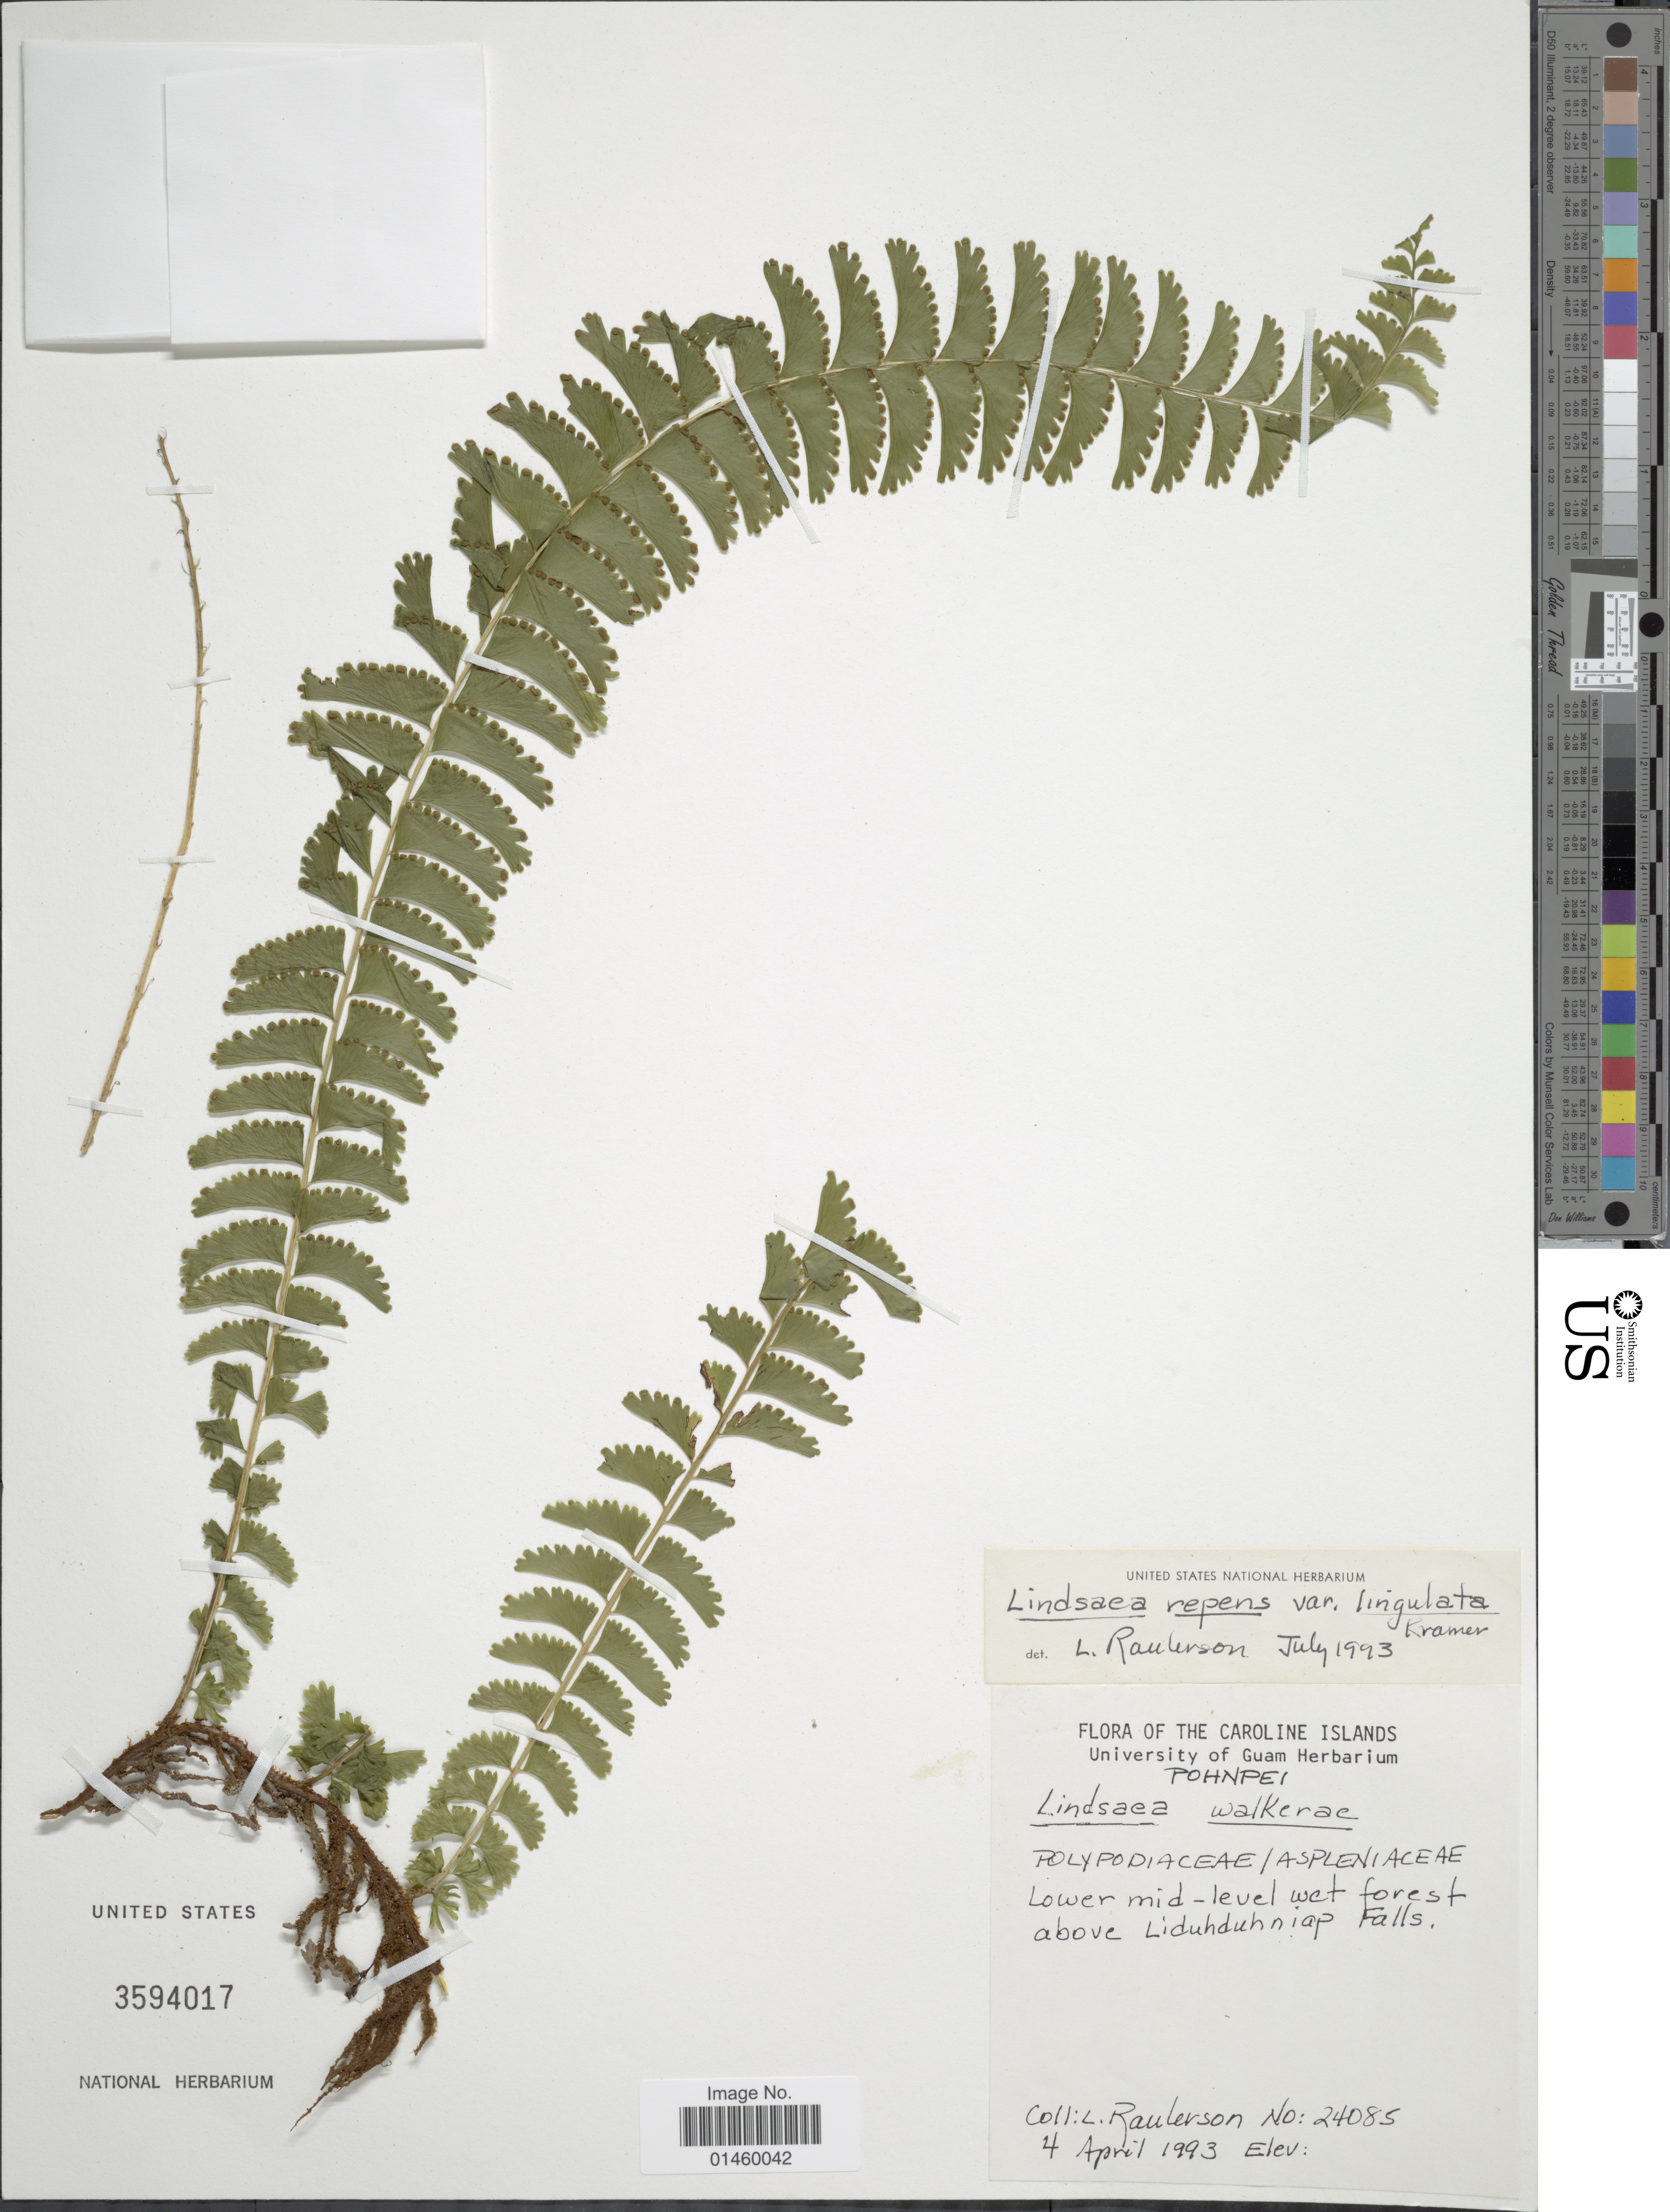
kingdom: Plantae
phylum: Tracheophyta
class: Polypodiopsida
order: Polypodiales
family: Lindsaeaceae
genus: Lindsaea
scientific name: Lindsaea repens var. lingulata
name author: K.U. Kramer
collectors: L. Raulerson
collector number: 24085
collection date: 1993-04-04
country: Micronesia, Federated States of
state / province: Pohnpei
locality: The Caroline Islands. Above Liduhduhniap Falls.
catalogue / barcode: US 3594017